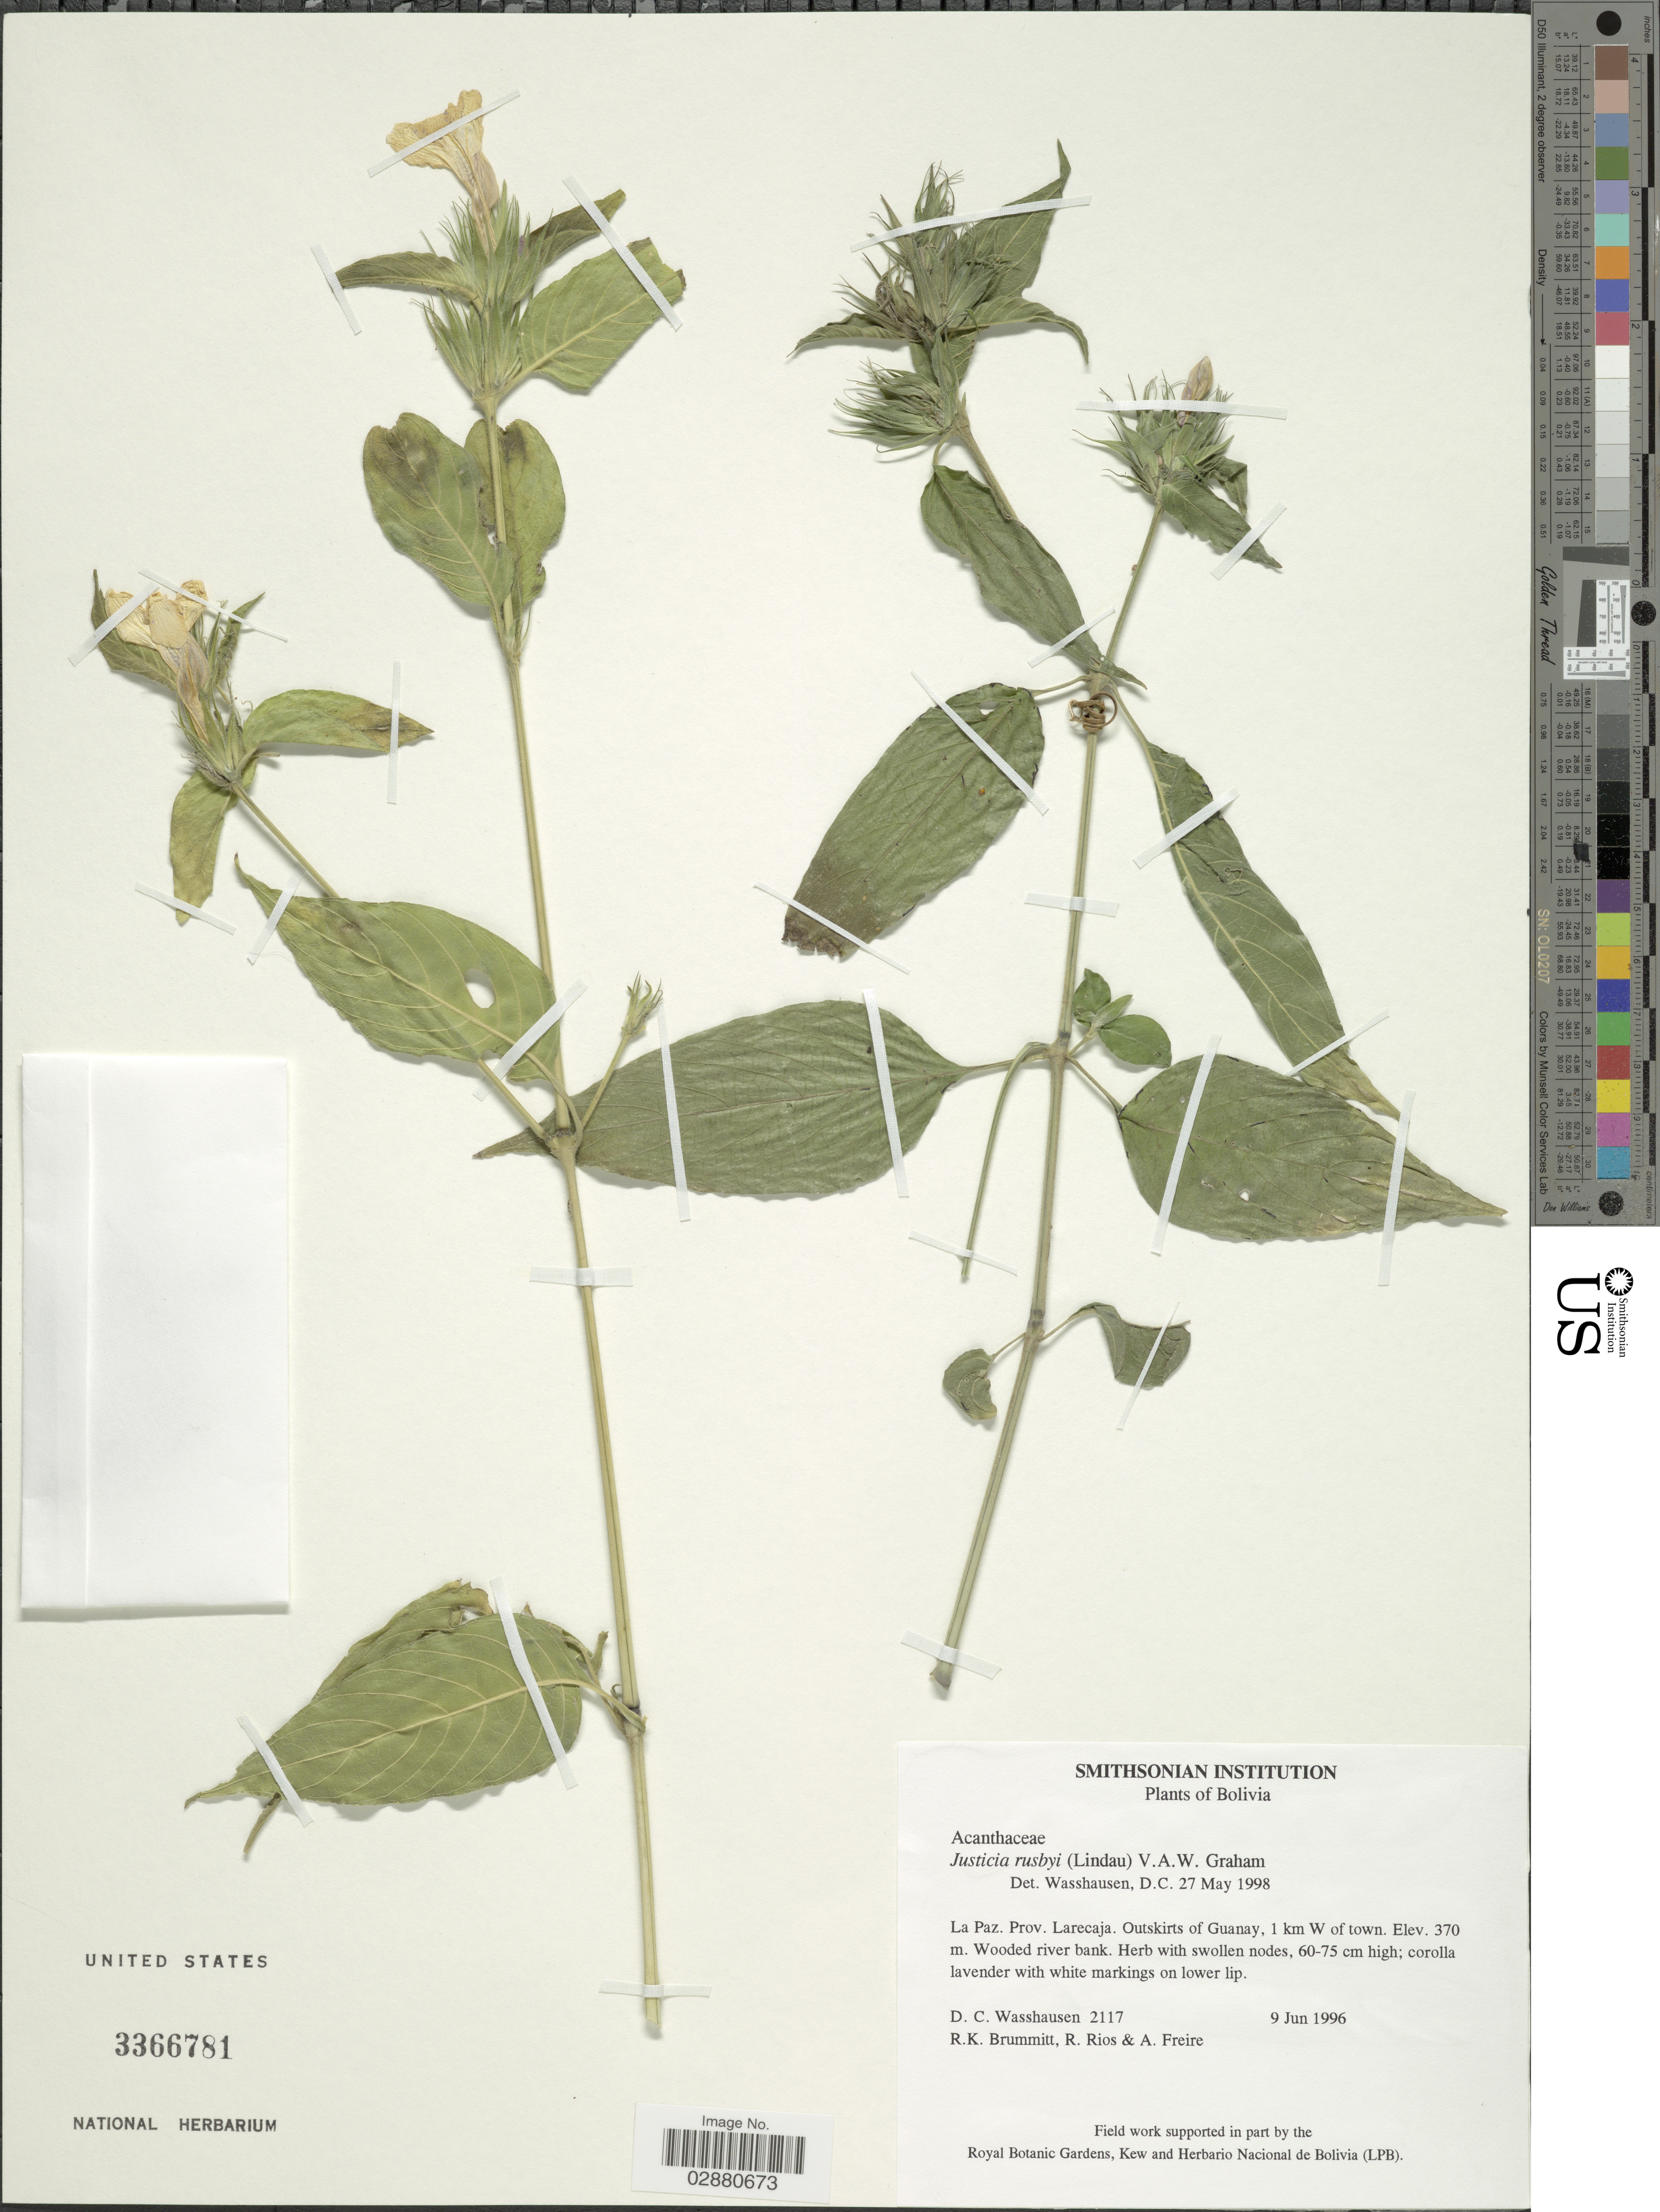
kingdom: Plantae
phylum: Tracheophyta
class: Magnoliopsida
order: Lamiales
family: Acanthaceae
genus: Justicia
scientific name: Justicia rusbyi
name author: (Lindau) V.A.W. Graham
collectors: D. C. Wasshausen, R. K. Brummitt, R. Rios & A. Freire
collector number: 2117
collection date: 1996-06-09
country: Bolivia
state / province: La Paz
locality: Prov. Larecaja. Outskirts of Guanay, 1 km W of town.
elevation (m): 370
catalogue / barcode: US 3366781